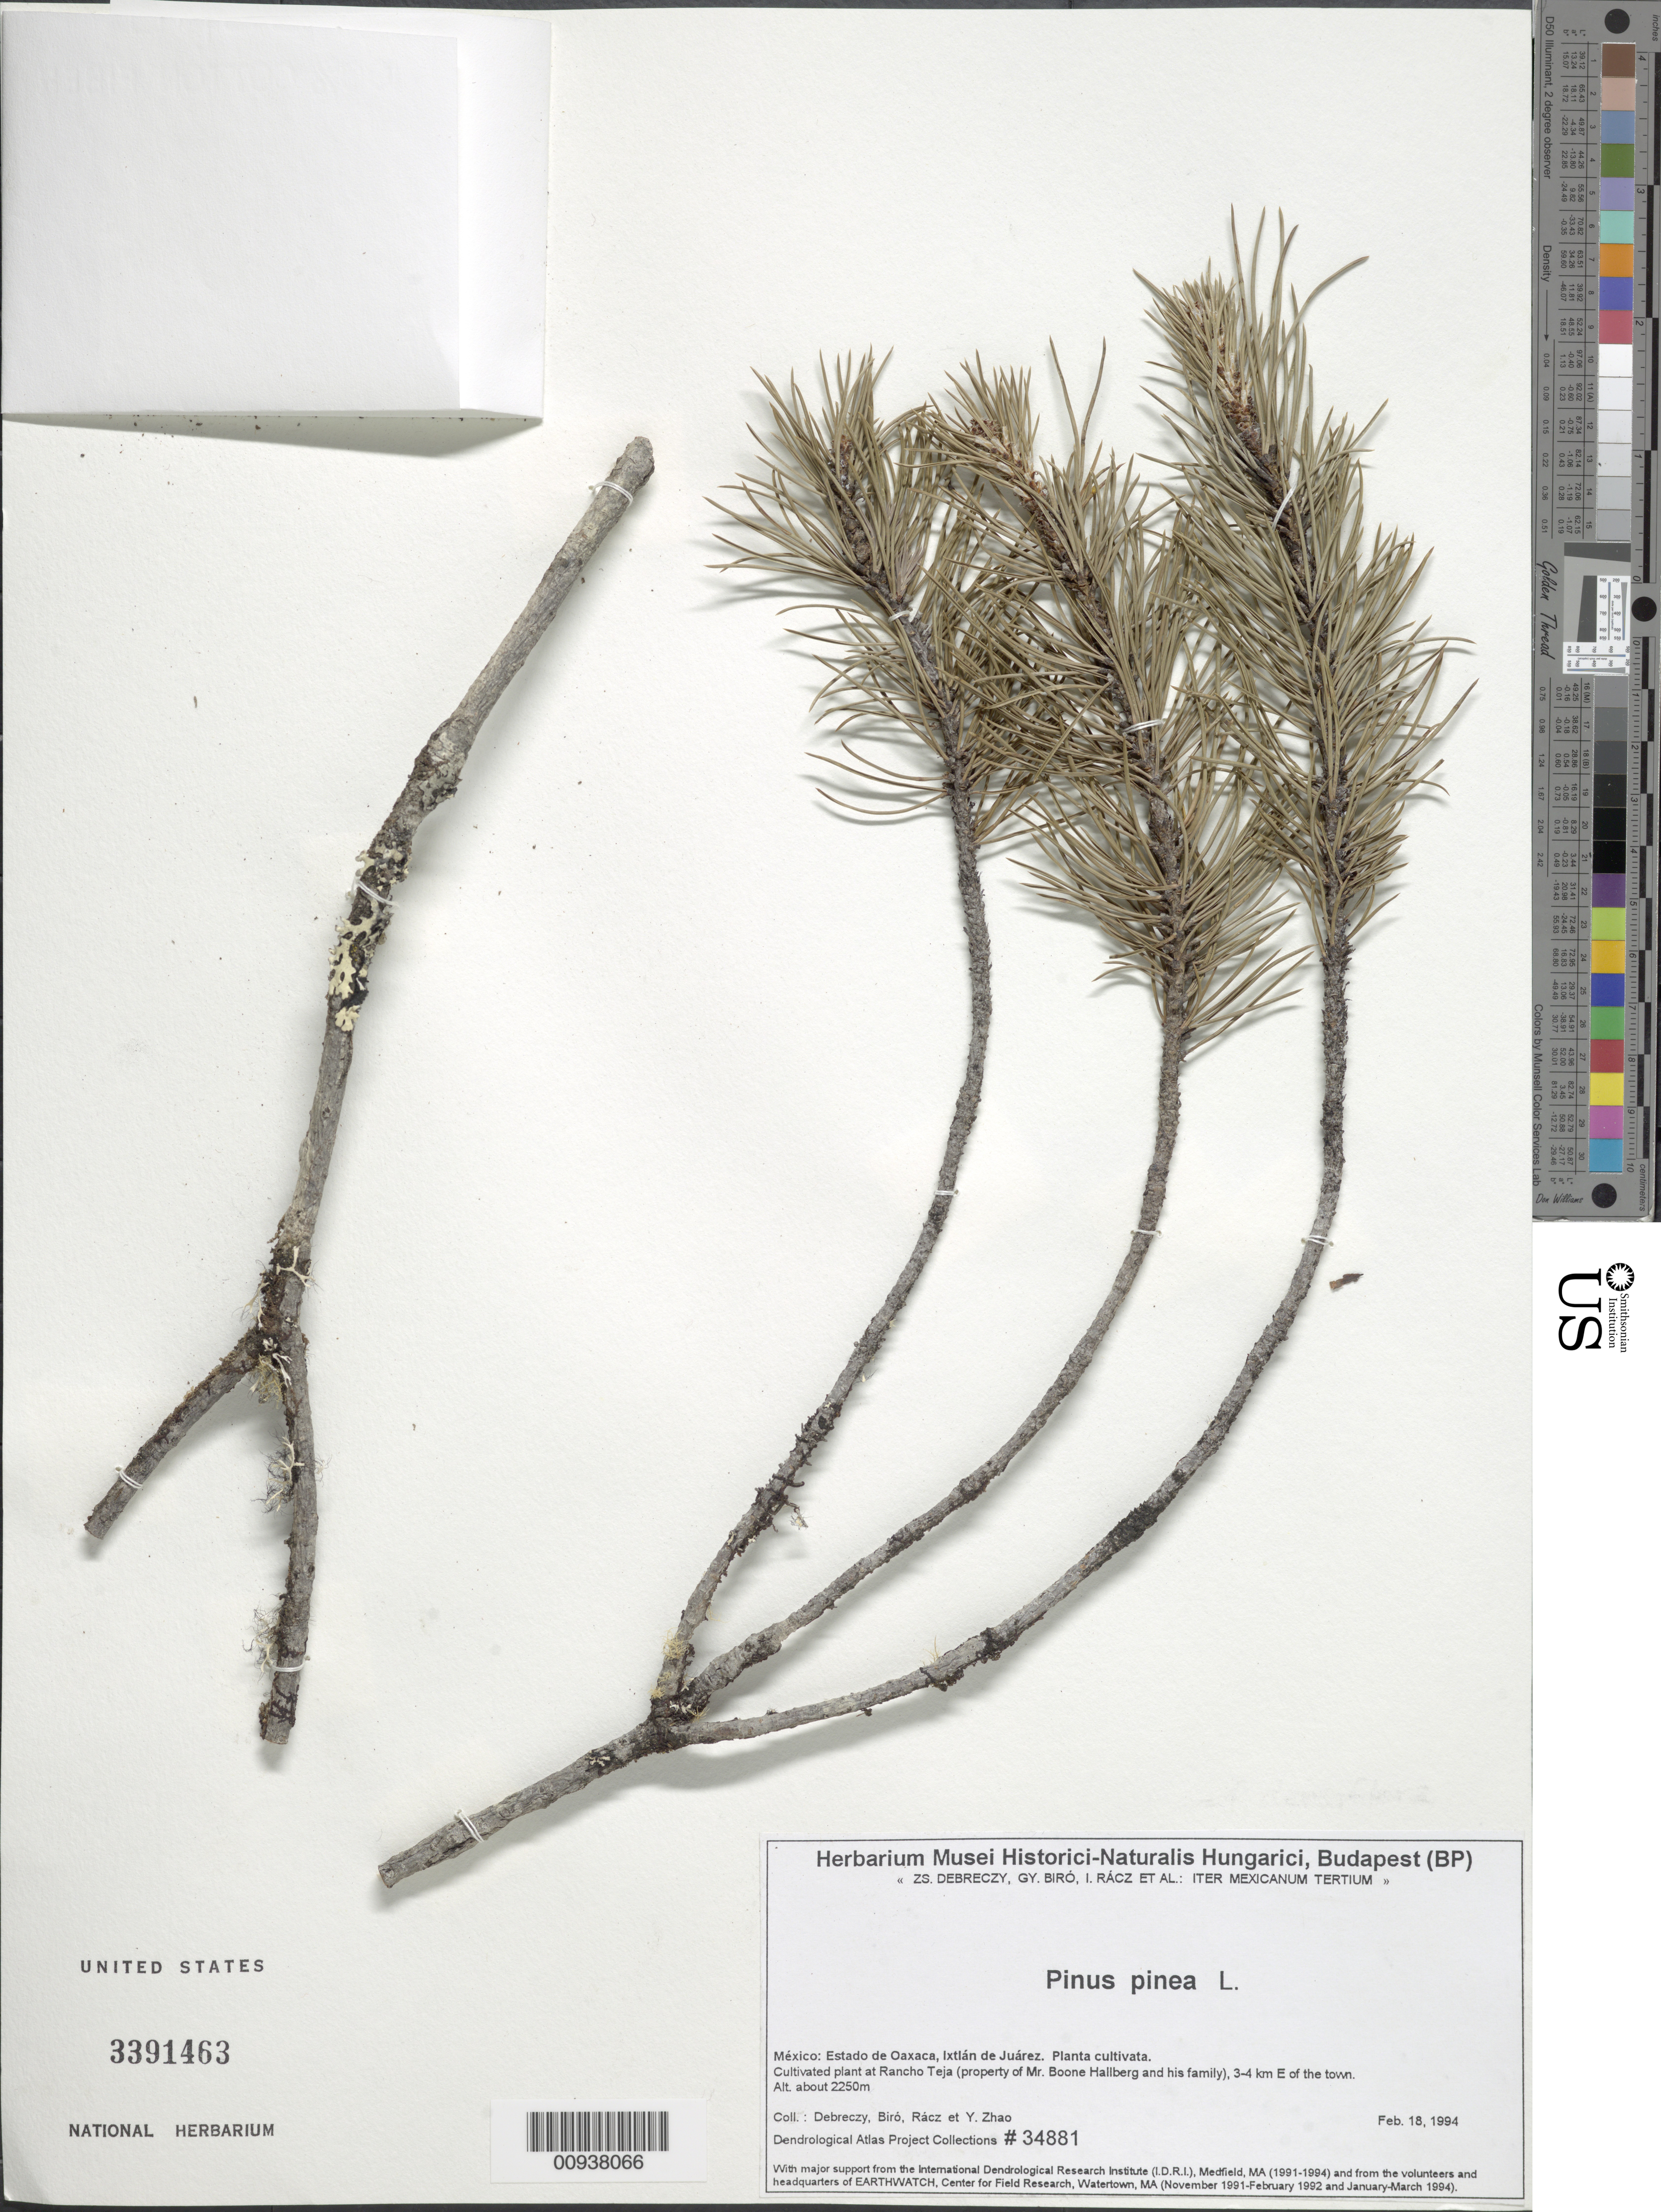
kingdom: Plantae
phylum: Tracheophyta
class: Pinopsida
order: Pinales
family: Pinaceae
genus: Pinus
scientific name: Pinus pinceana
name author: Gordon & Glend.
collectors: Z. Debreczy, G. Biro, I. Rácz & Y. Zhao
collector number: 34881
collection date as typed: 18 Feb 1994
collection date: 1994-02-18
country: Mexico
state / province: Oaxaca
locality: At Rancho Teja (property of Mr. Boone Hallberg and his family), 3-4 km E of town.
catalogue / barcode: US 3391463